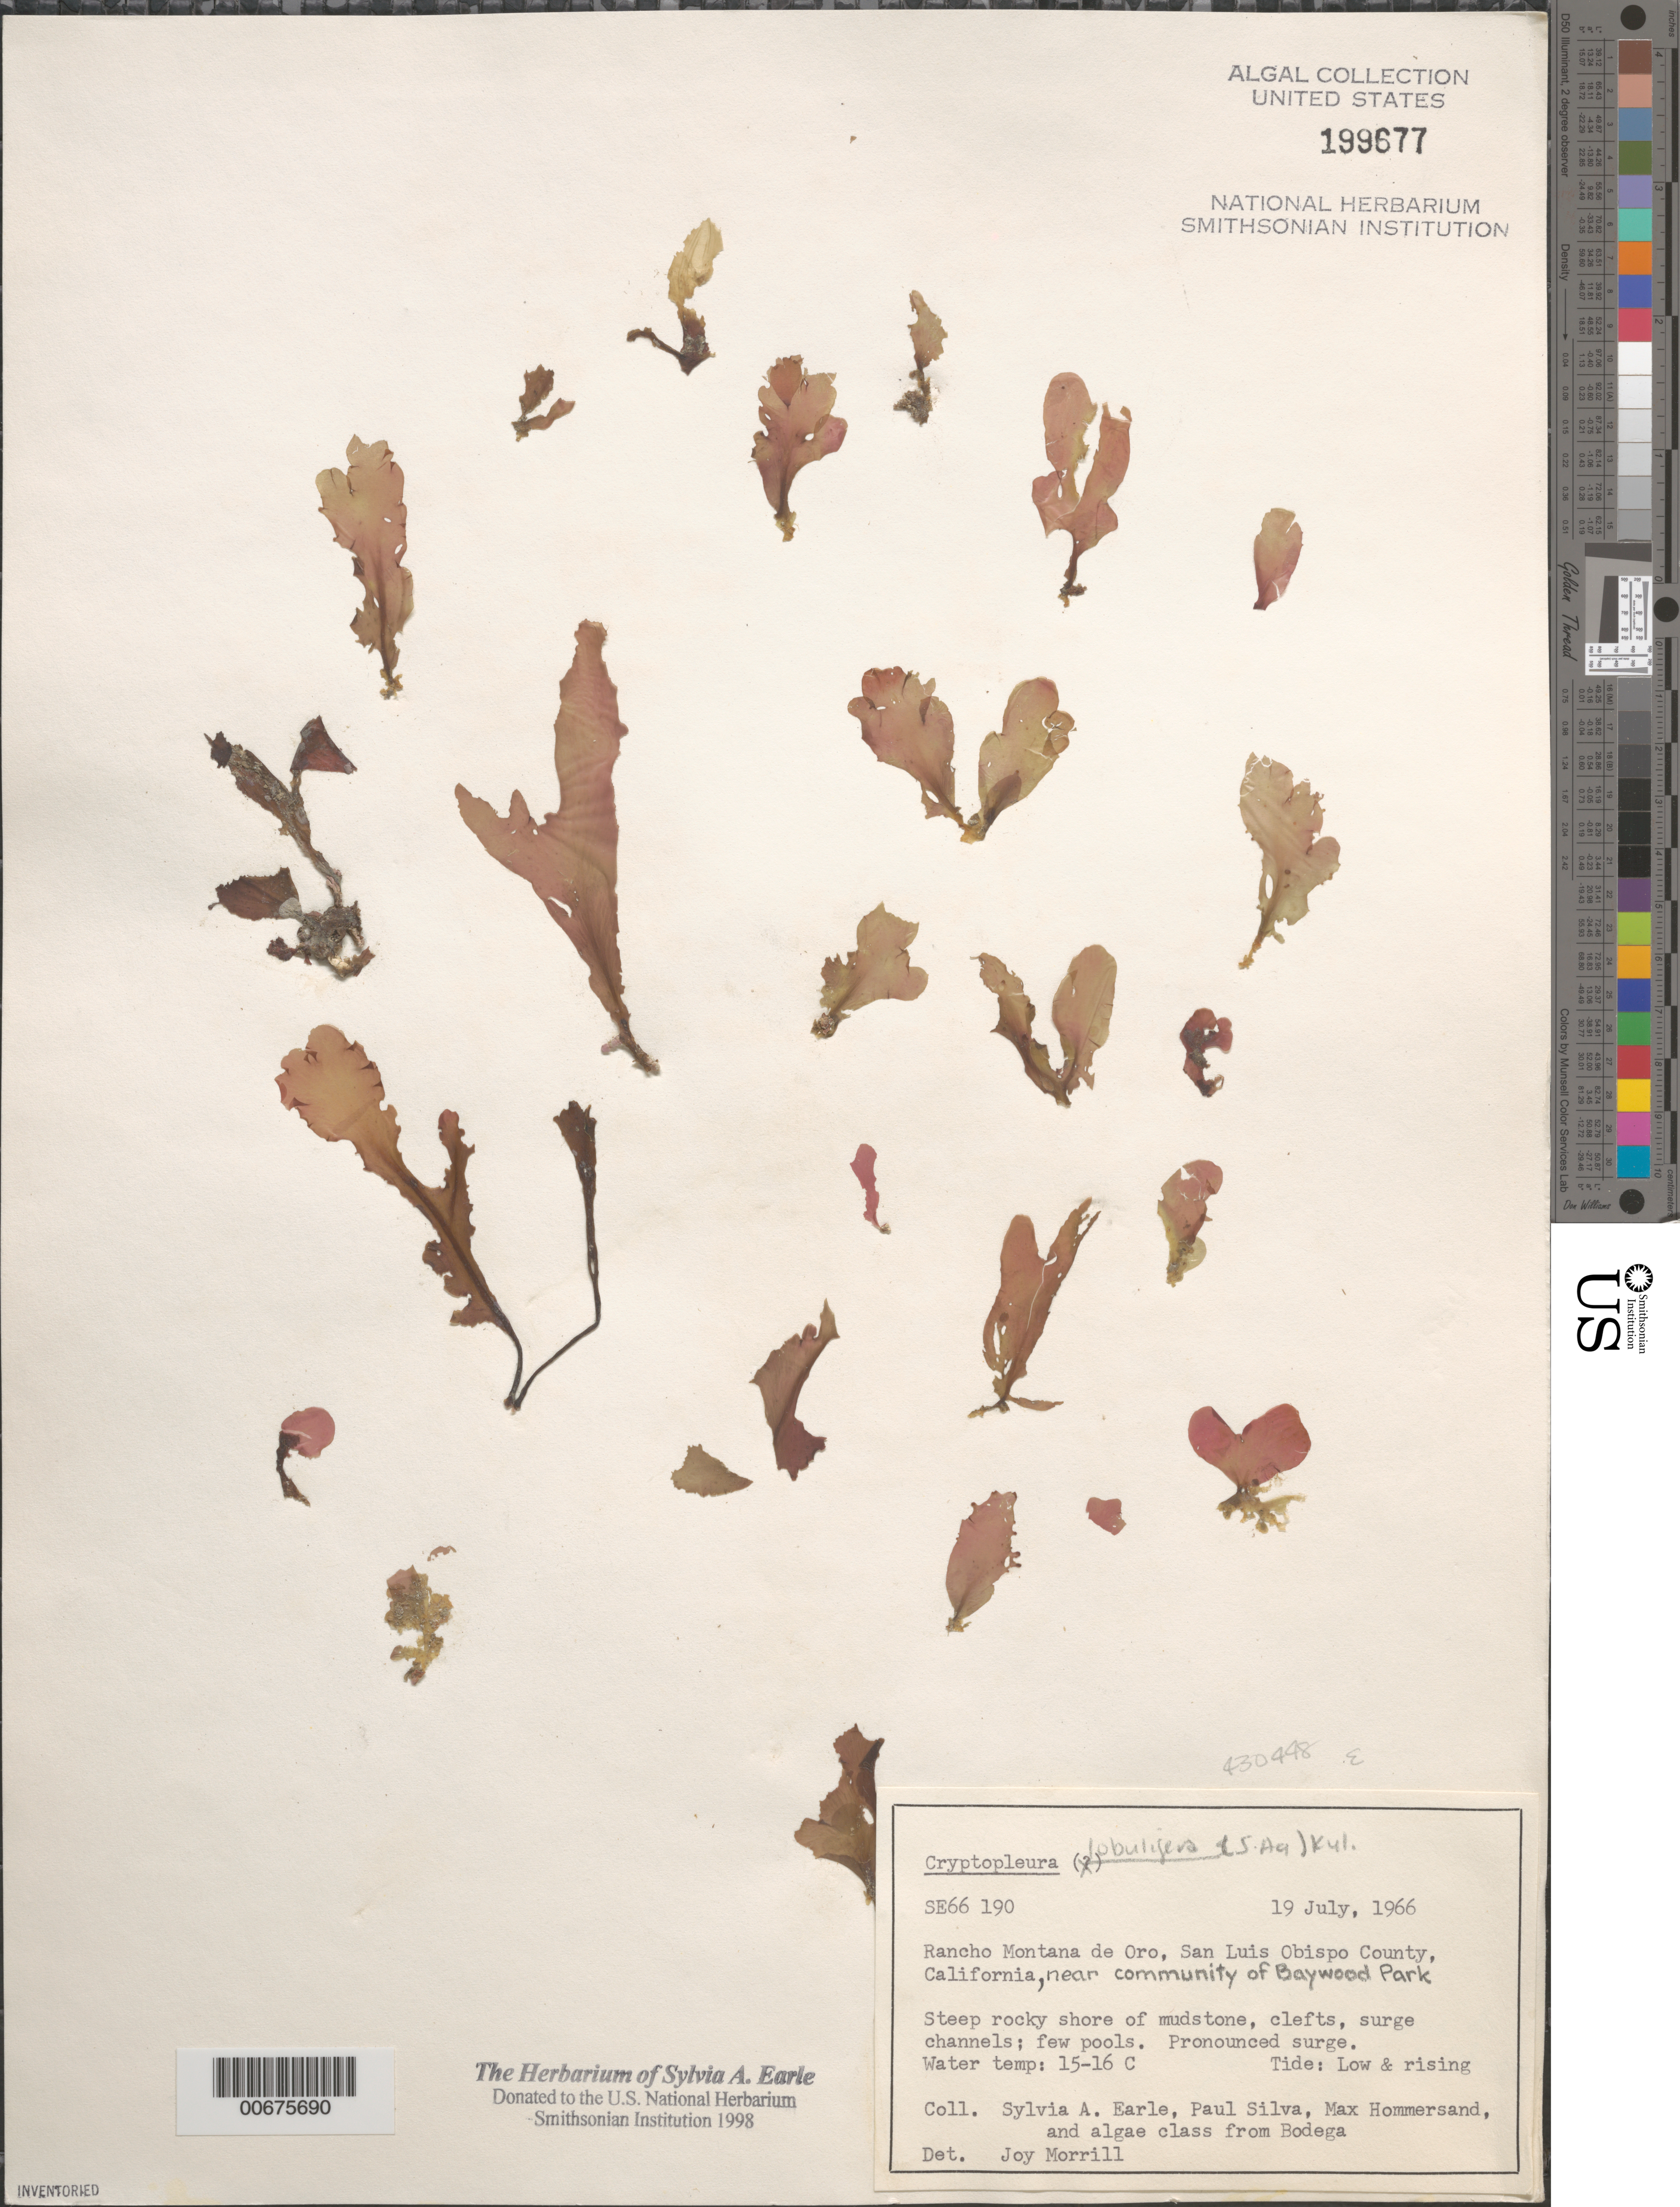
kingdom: Plantae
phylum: Rhodophyta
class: Florideophyceae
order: Ceramiales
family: Delesseriaceae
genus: Cryptopleura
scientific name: Cryptopleura lobulifera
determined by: Morrill, J.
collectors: S. A. Earle, P. C. Silva, M. H. Hommersand & Bodega Algae Class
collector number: SE 66190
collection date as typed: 19 Jul 1966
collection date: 1966-07-19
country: United States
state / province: California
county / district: San Luis Obispo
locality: Rancho Montana de Oro, near Baywood Park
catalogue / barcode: US 199677